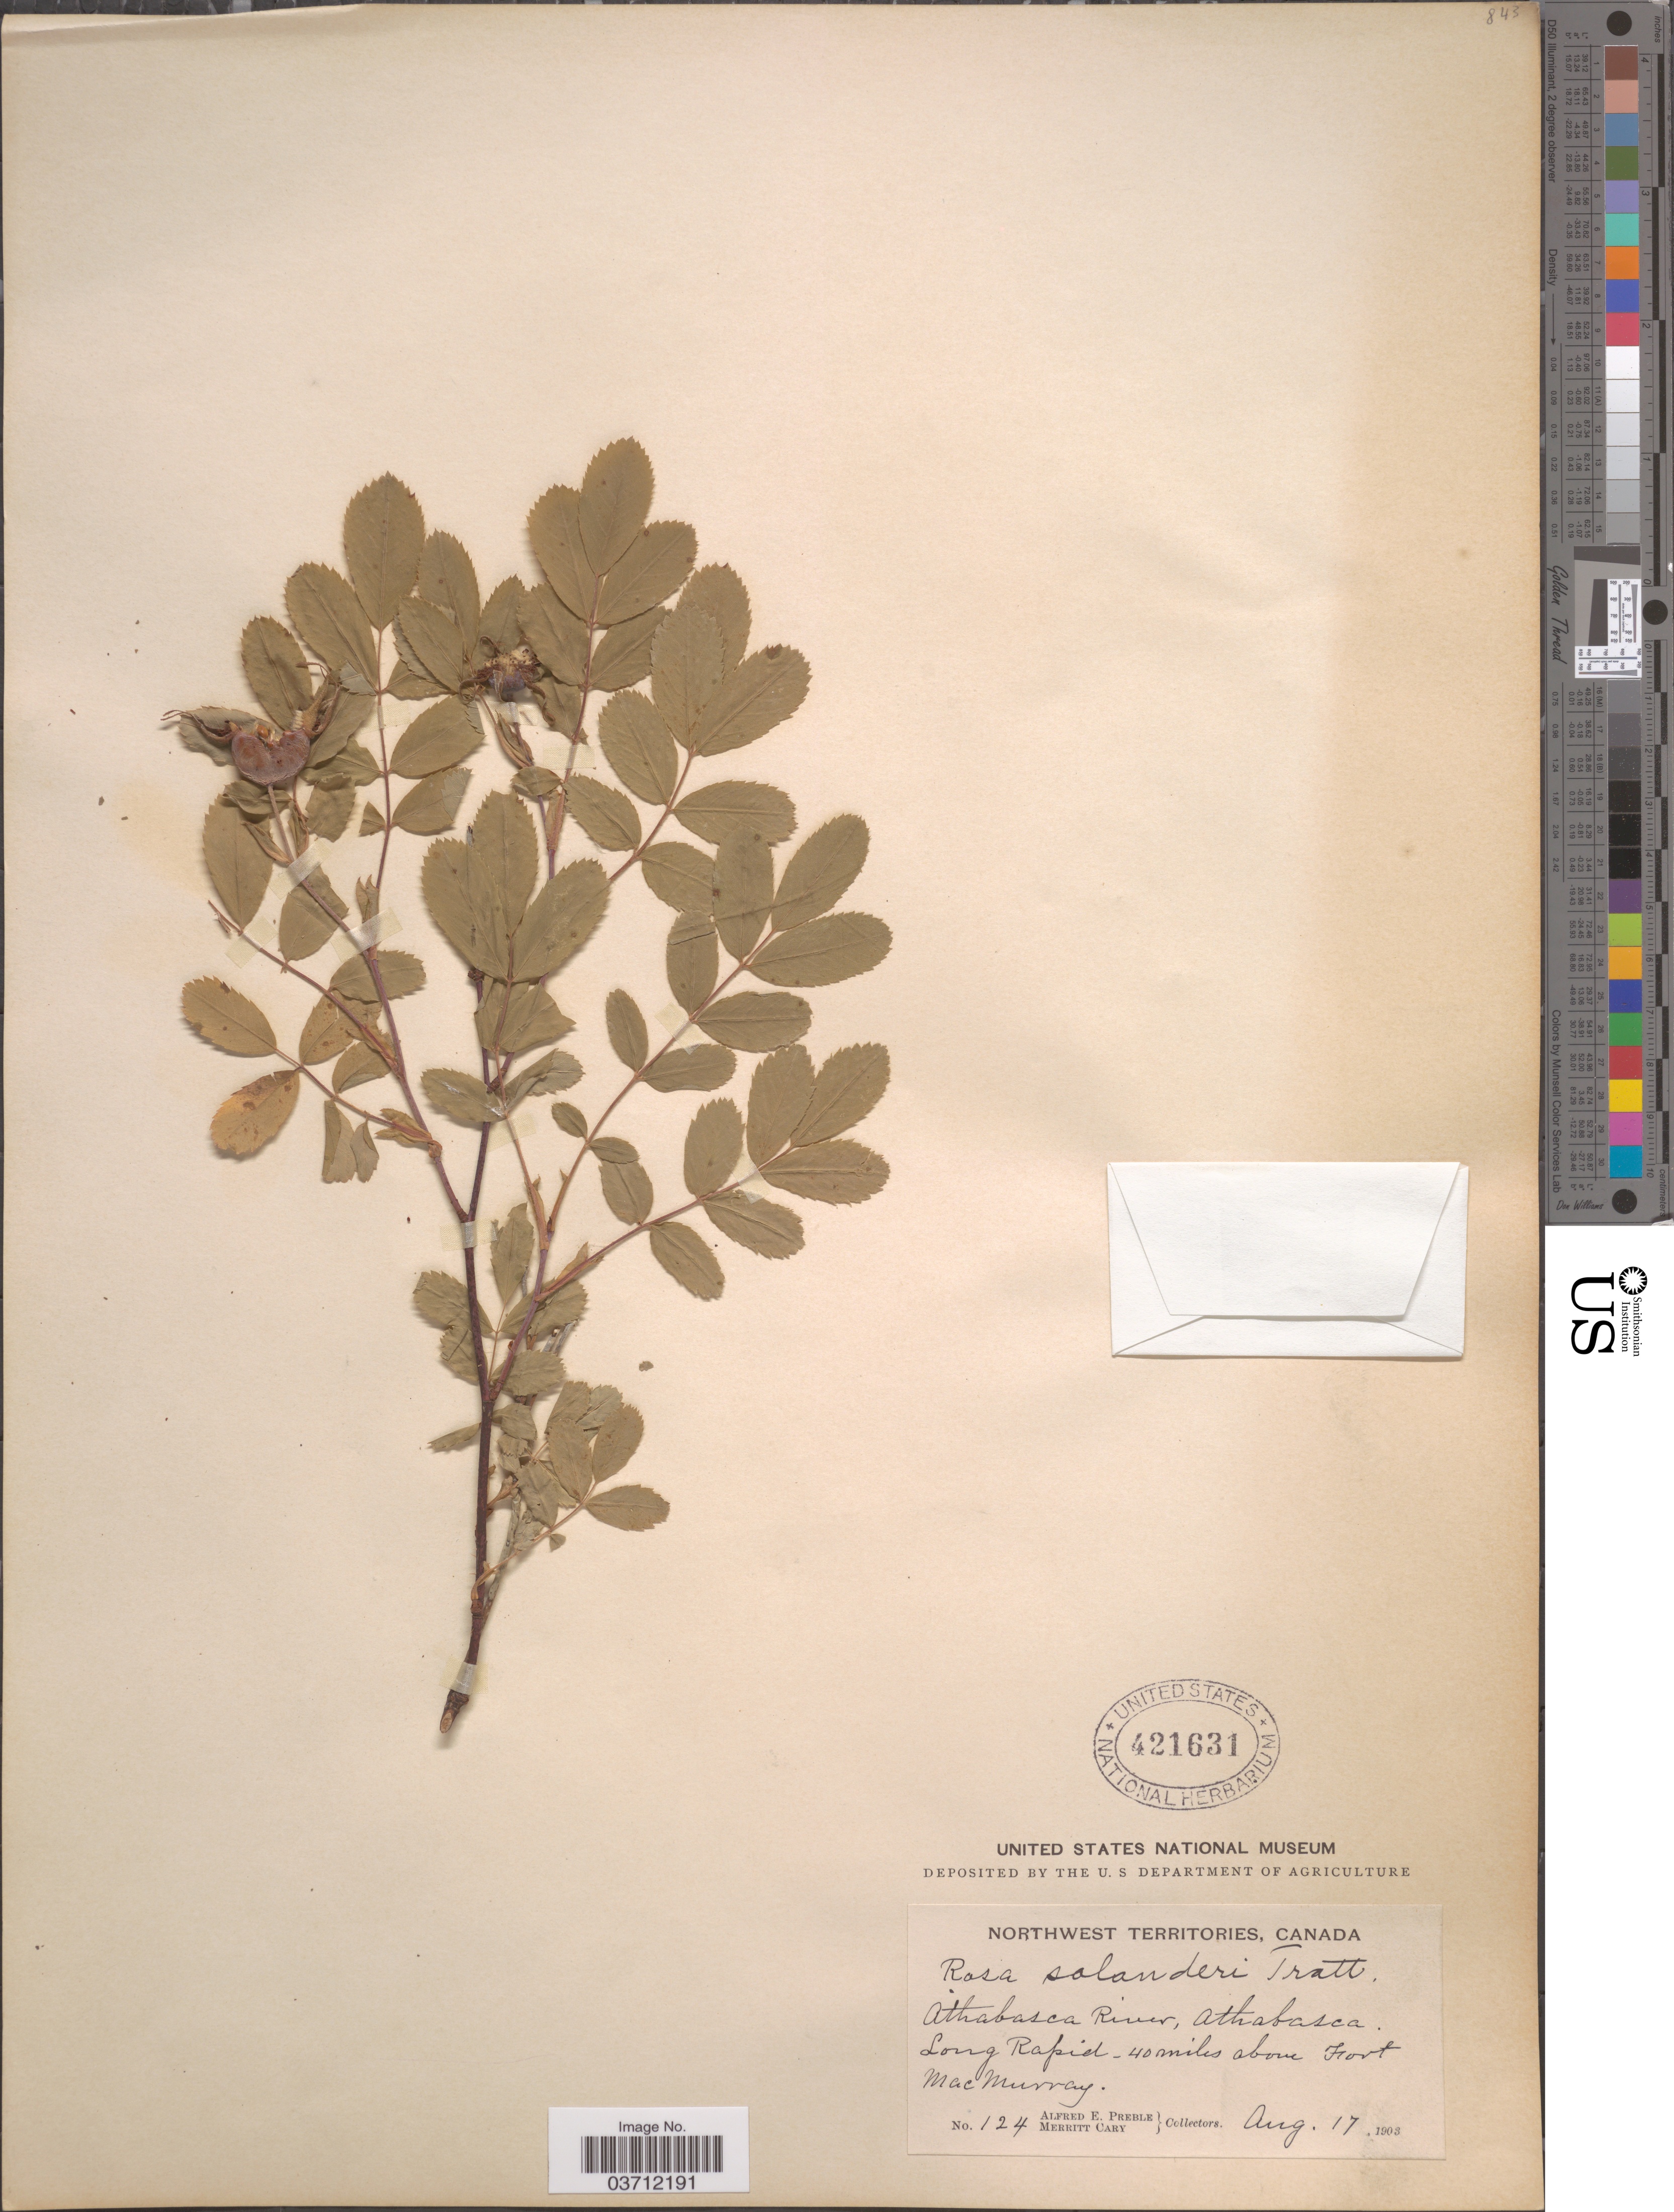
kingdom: Plantae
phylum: Tracheophyta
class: Magnoliopsida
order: Rosales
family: Rosaceae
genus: Rosa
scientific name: Rosa solandrii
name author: Tratt.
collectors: A. Preble & C. Merritt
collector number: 124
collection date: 1903-08-17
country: Canada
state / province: Northwest Territories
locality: Athabasca River, Athabasca. Long Rapid - 40 miles above Fort Mac Murray.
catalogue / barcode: US 421631